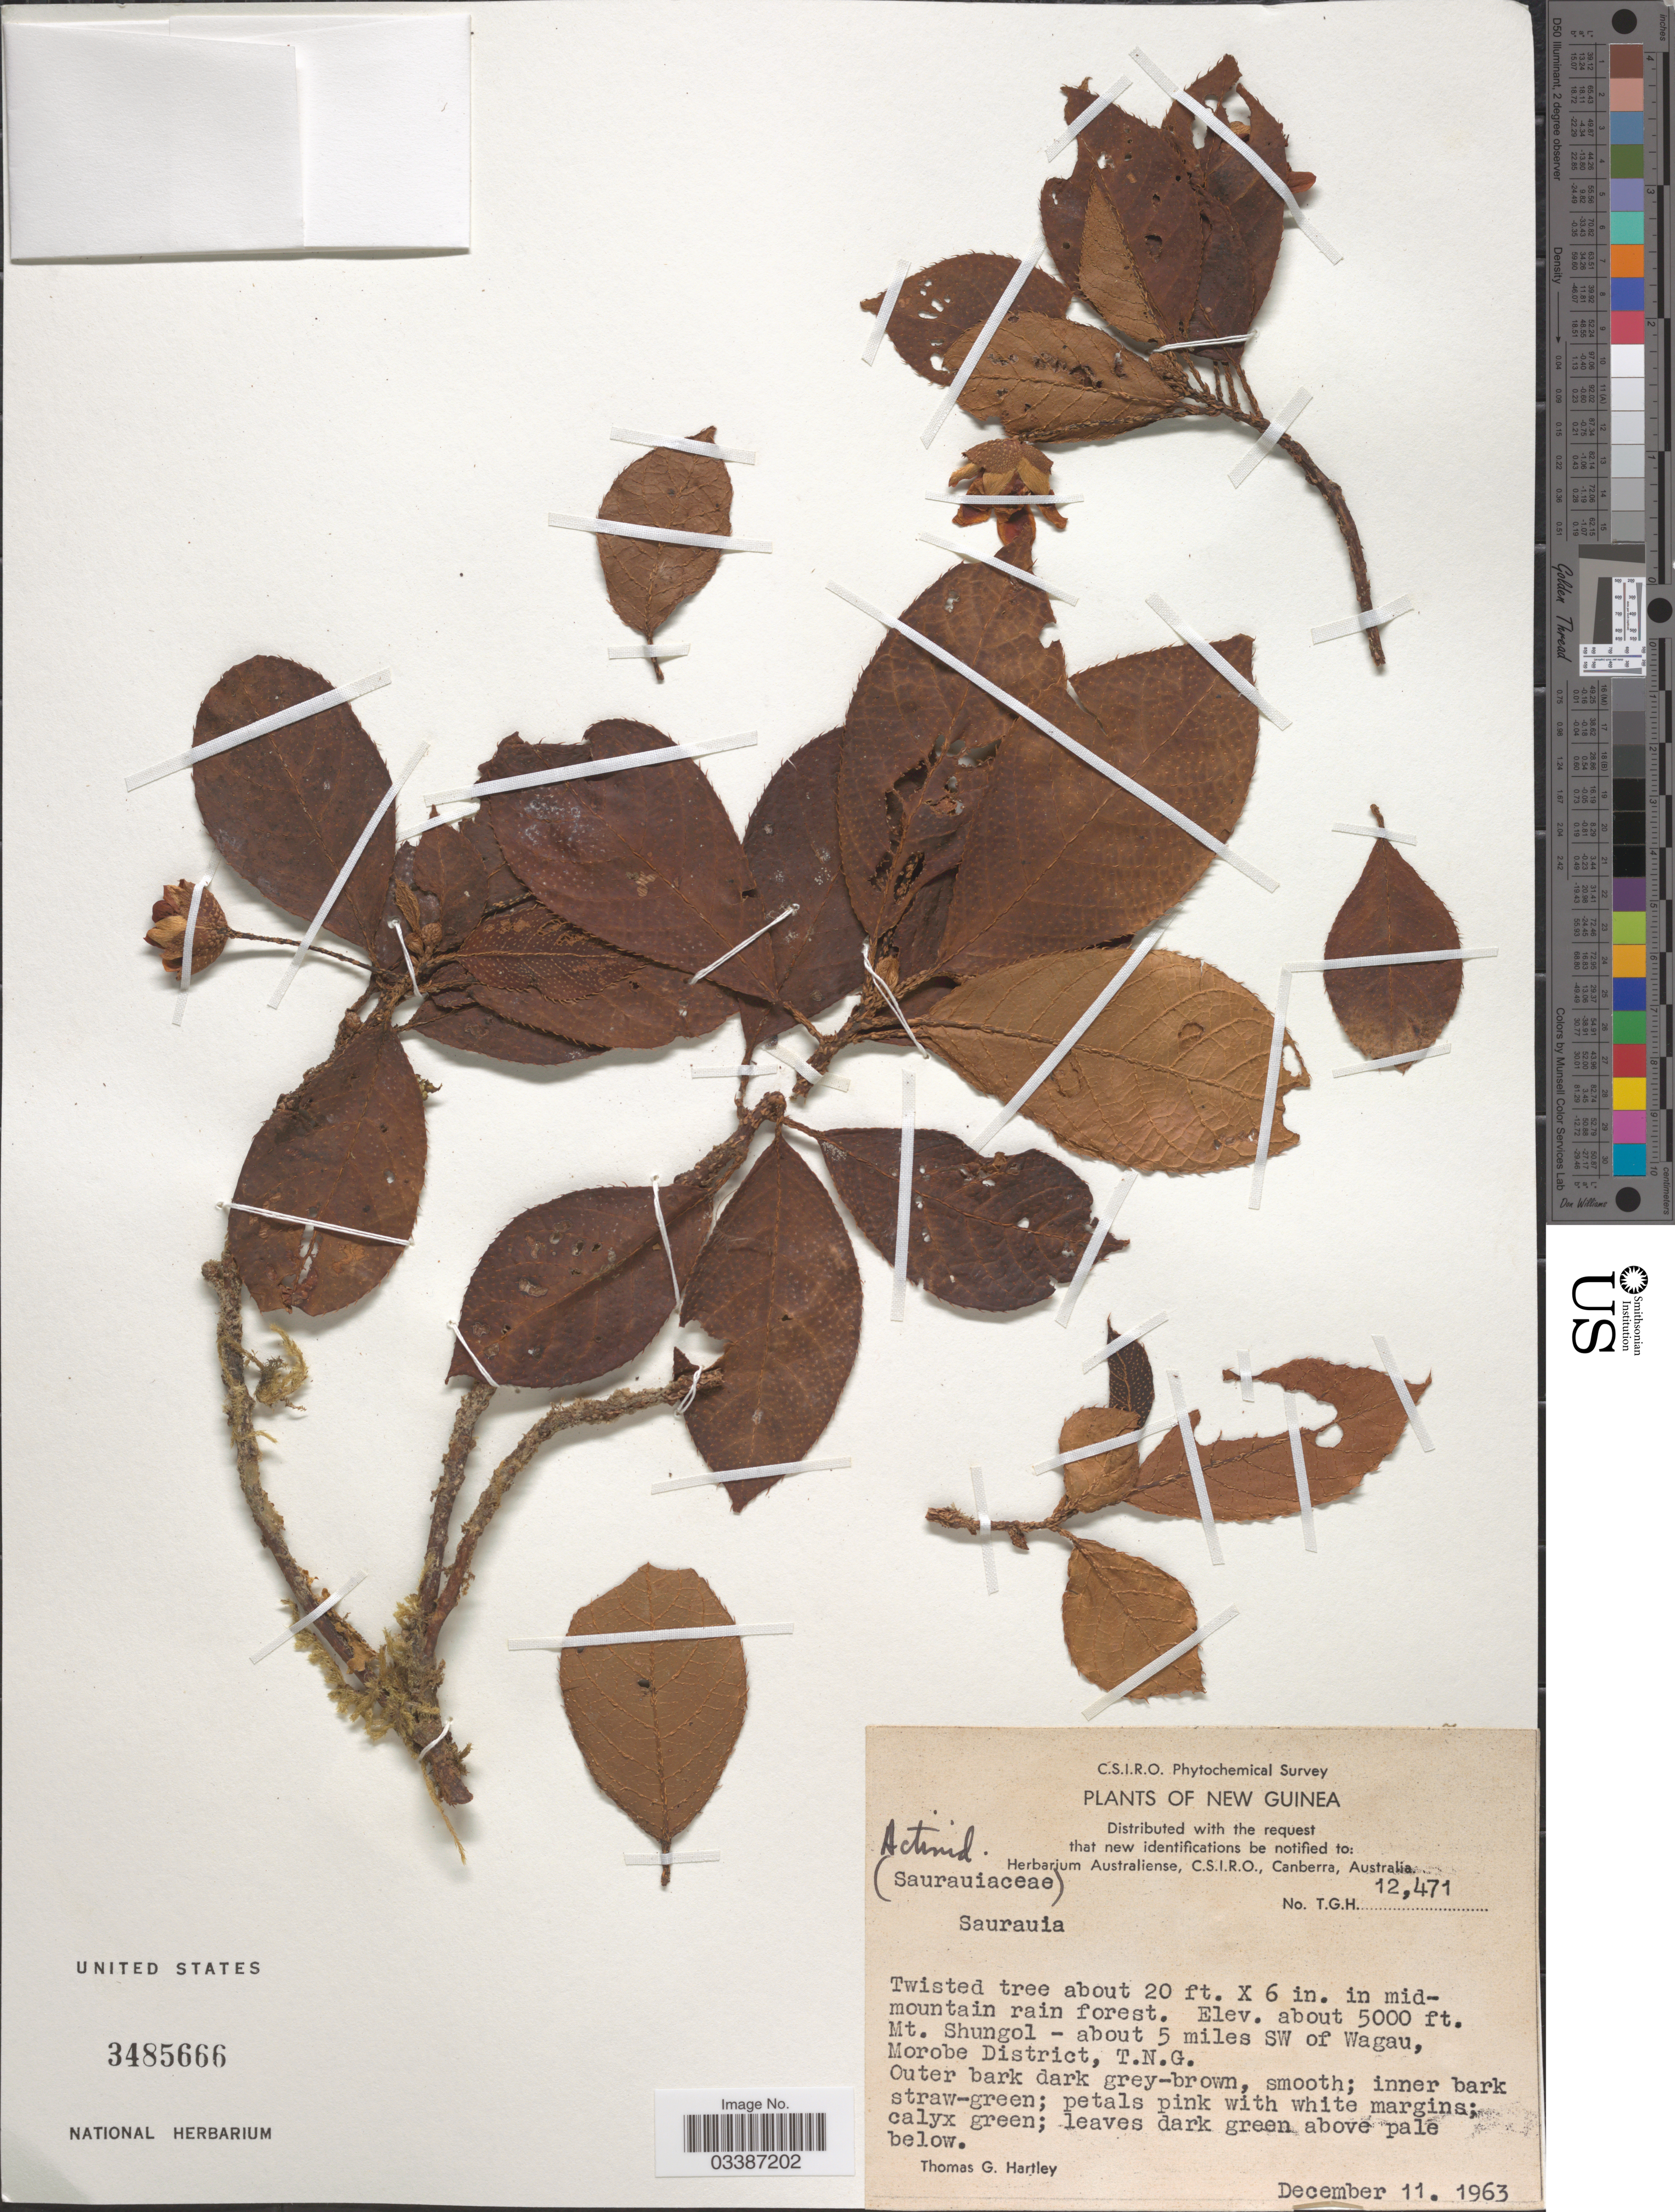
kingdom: Plantae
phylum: Tracheophyta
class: Magnoliopsida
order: Ericales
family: Actinidiaceae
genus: Saurauia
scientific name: Saurauia sp.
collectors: T. Hartley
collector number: TGH 12471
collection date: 1963-12-11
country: Papua New Guinea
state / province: Morobe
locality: New Guinea. Mt. Shungol - about 5 miles SW of Wagau, Morobe District, T.N.G.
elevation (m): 1524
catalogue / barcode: US 3485666